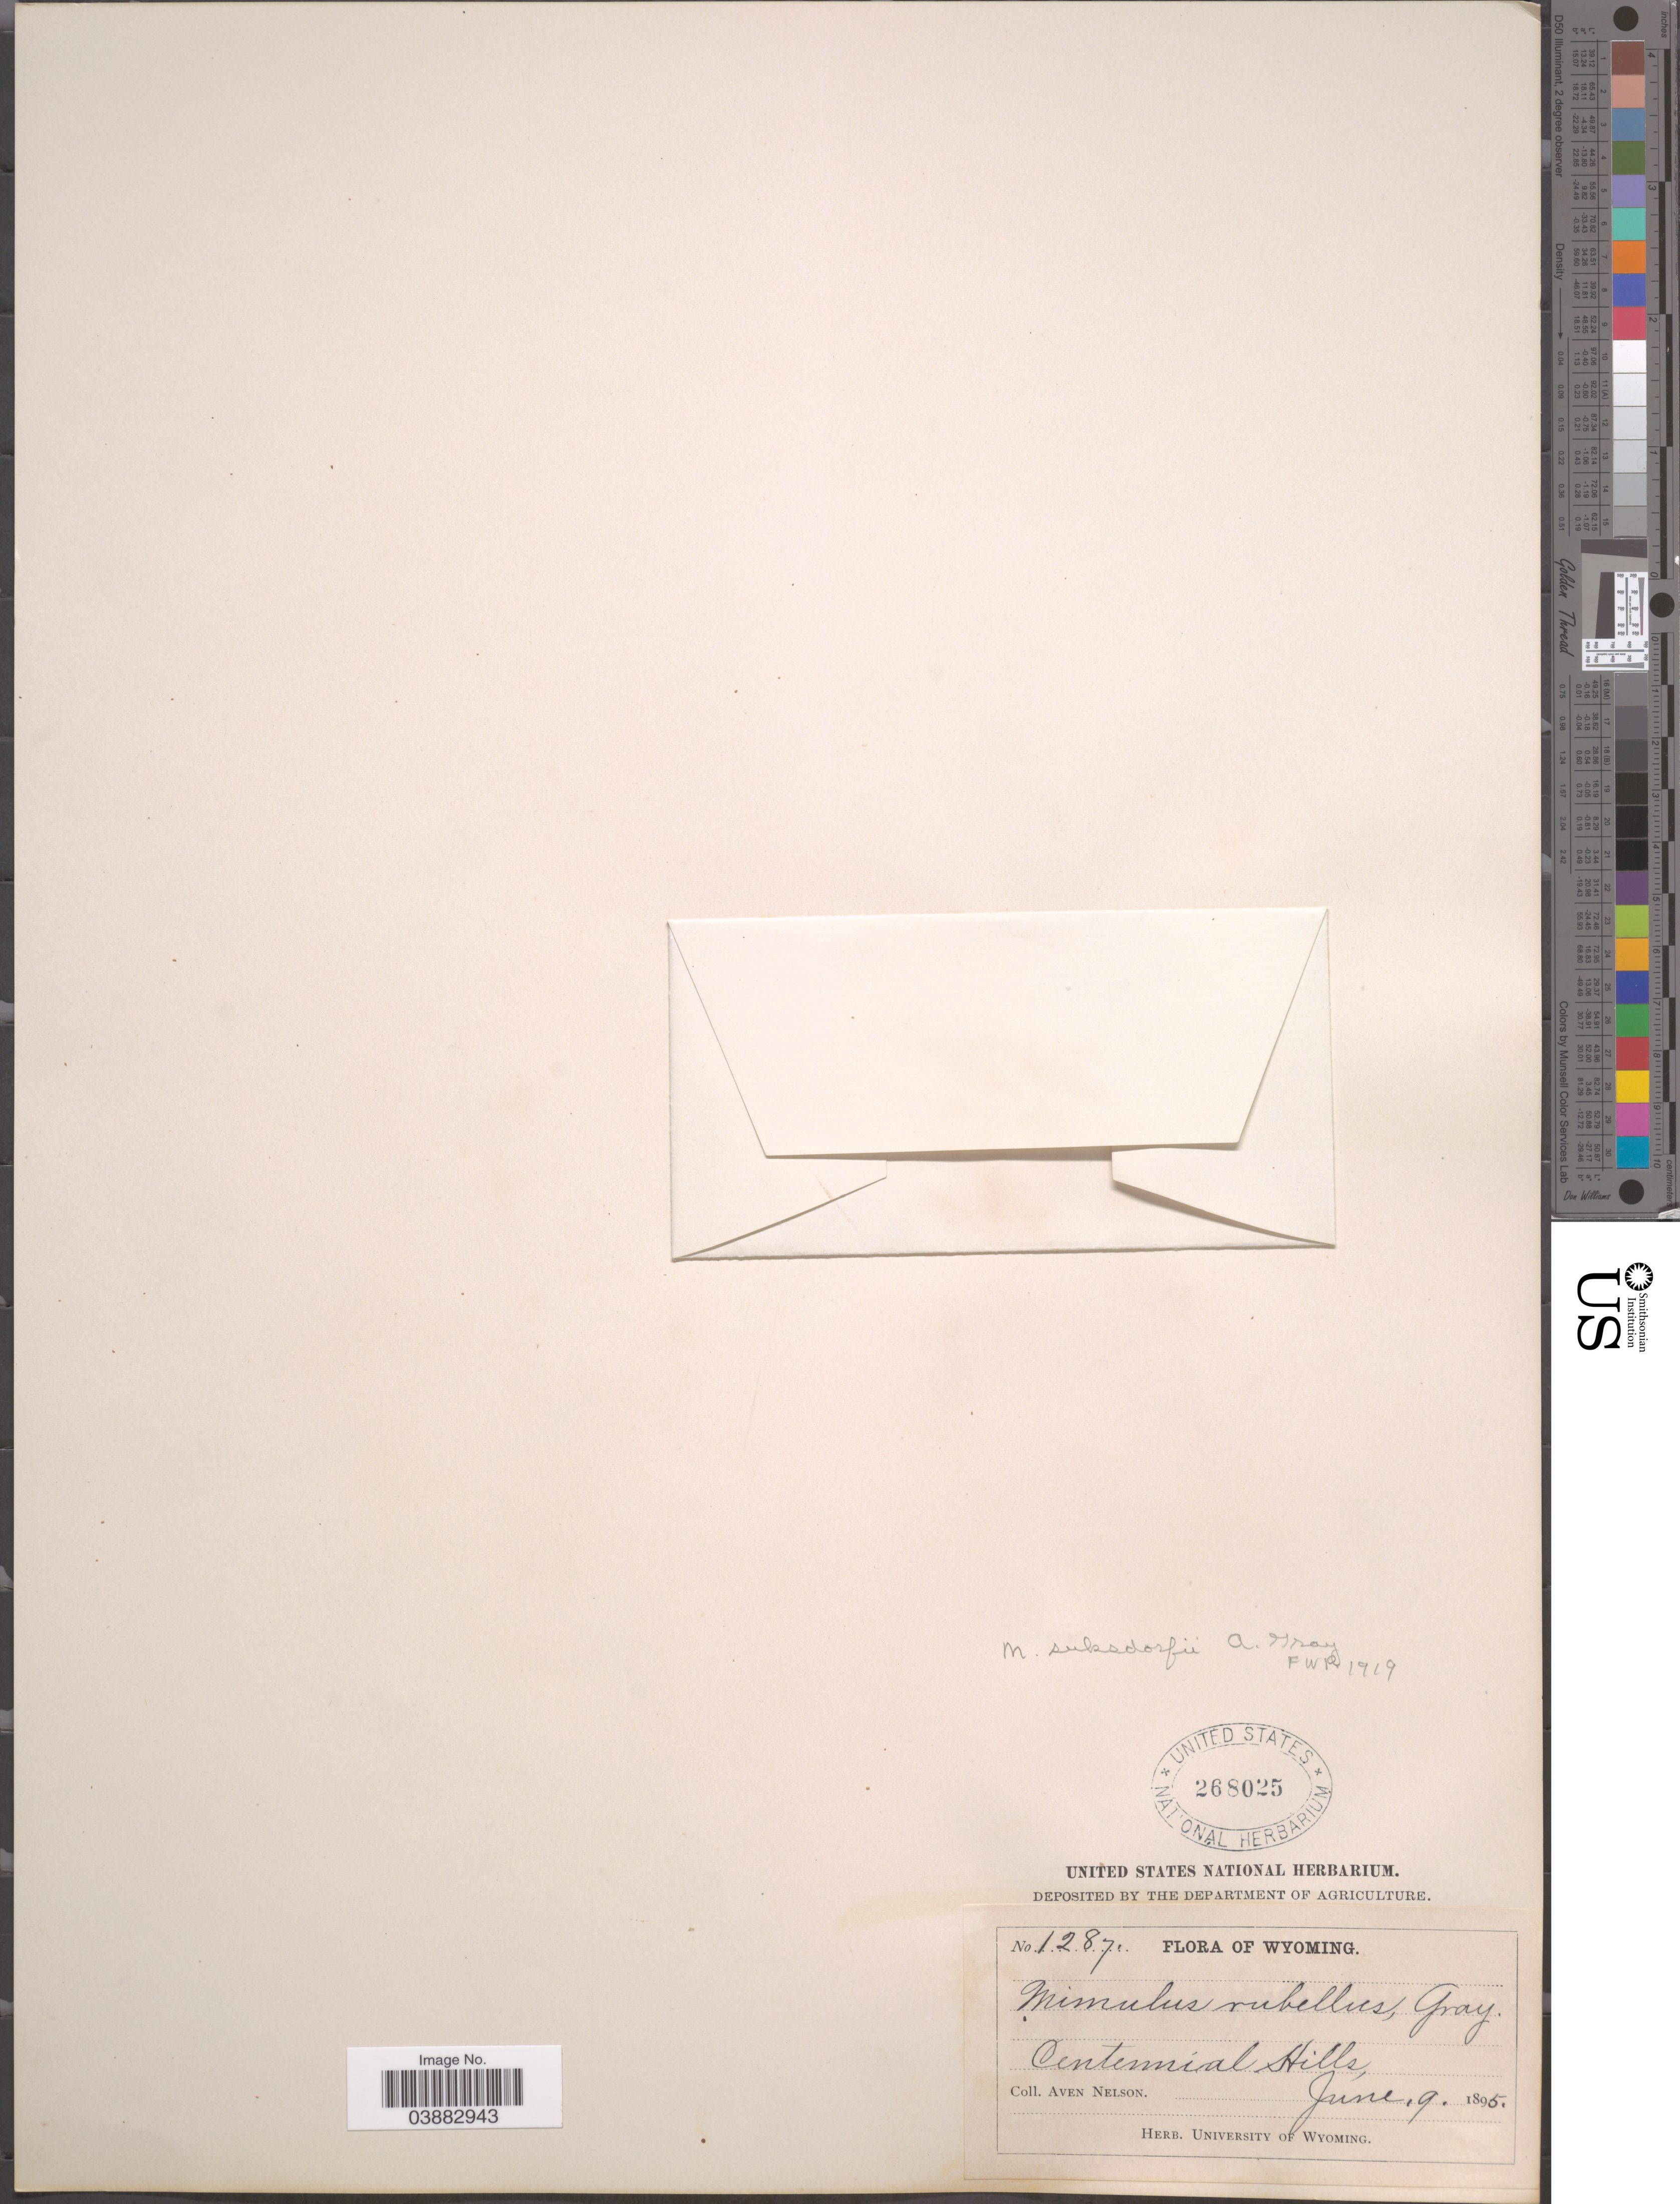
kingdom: Plantae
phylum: Tracheophyta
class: Magnoliopsida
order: Lamiales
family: Phrymaceae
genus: Mimulus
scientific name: Mimulus suksdorfii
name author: A. Gray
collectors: A. Nelson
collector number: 1287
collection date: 1895-06-09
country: United States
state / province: Wyoming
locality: Centennial Hills.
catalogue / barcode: US 268025